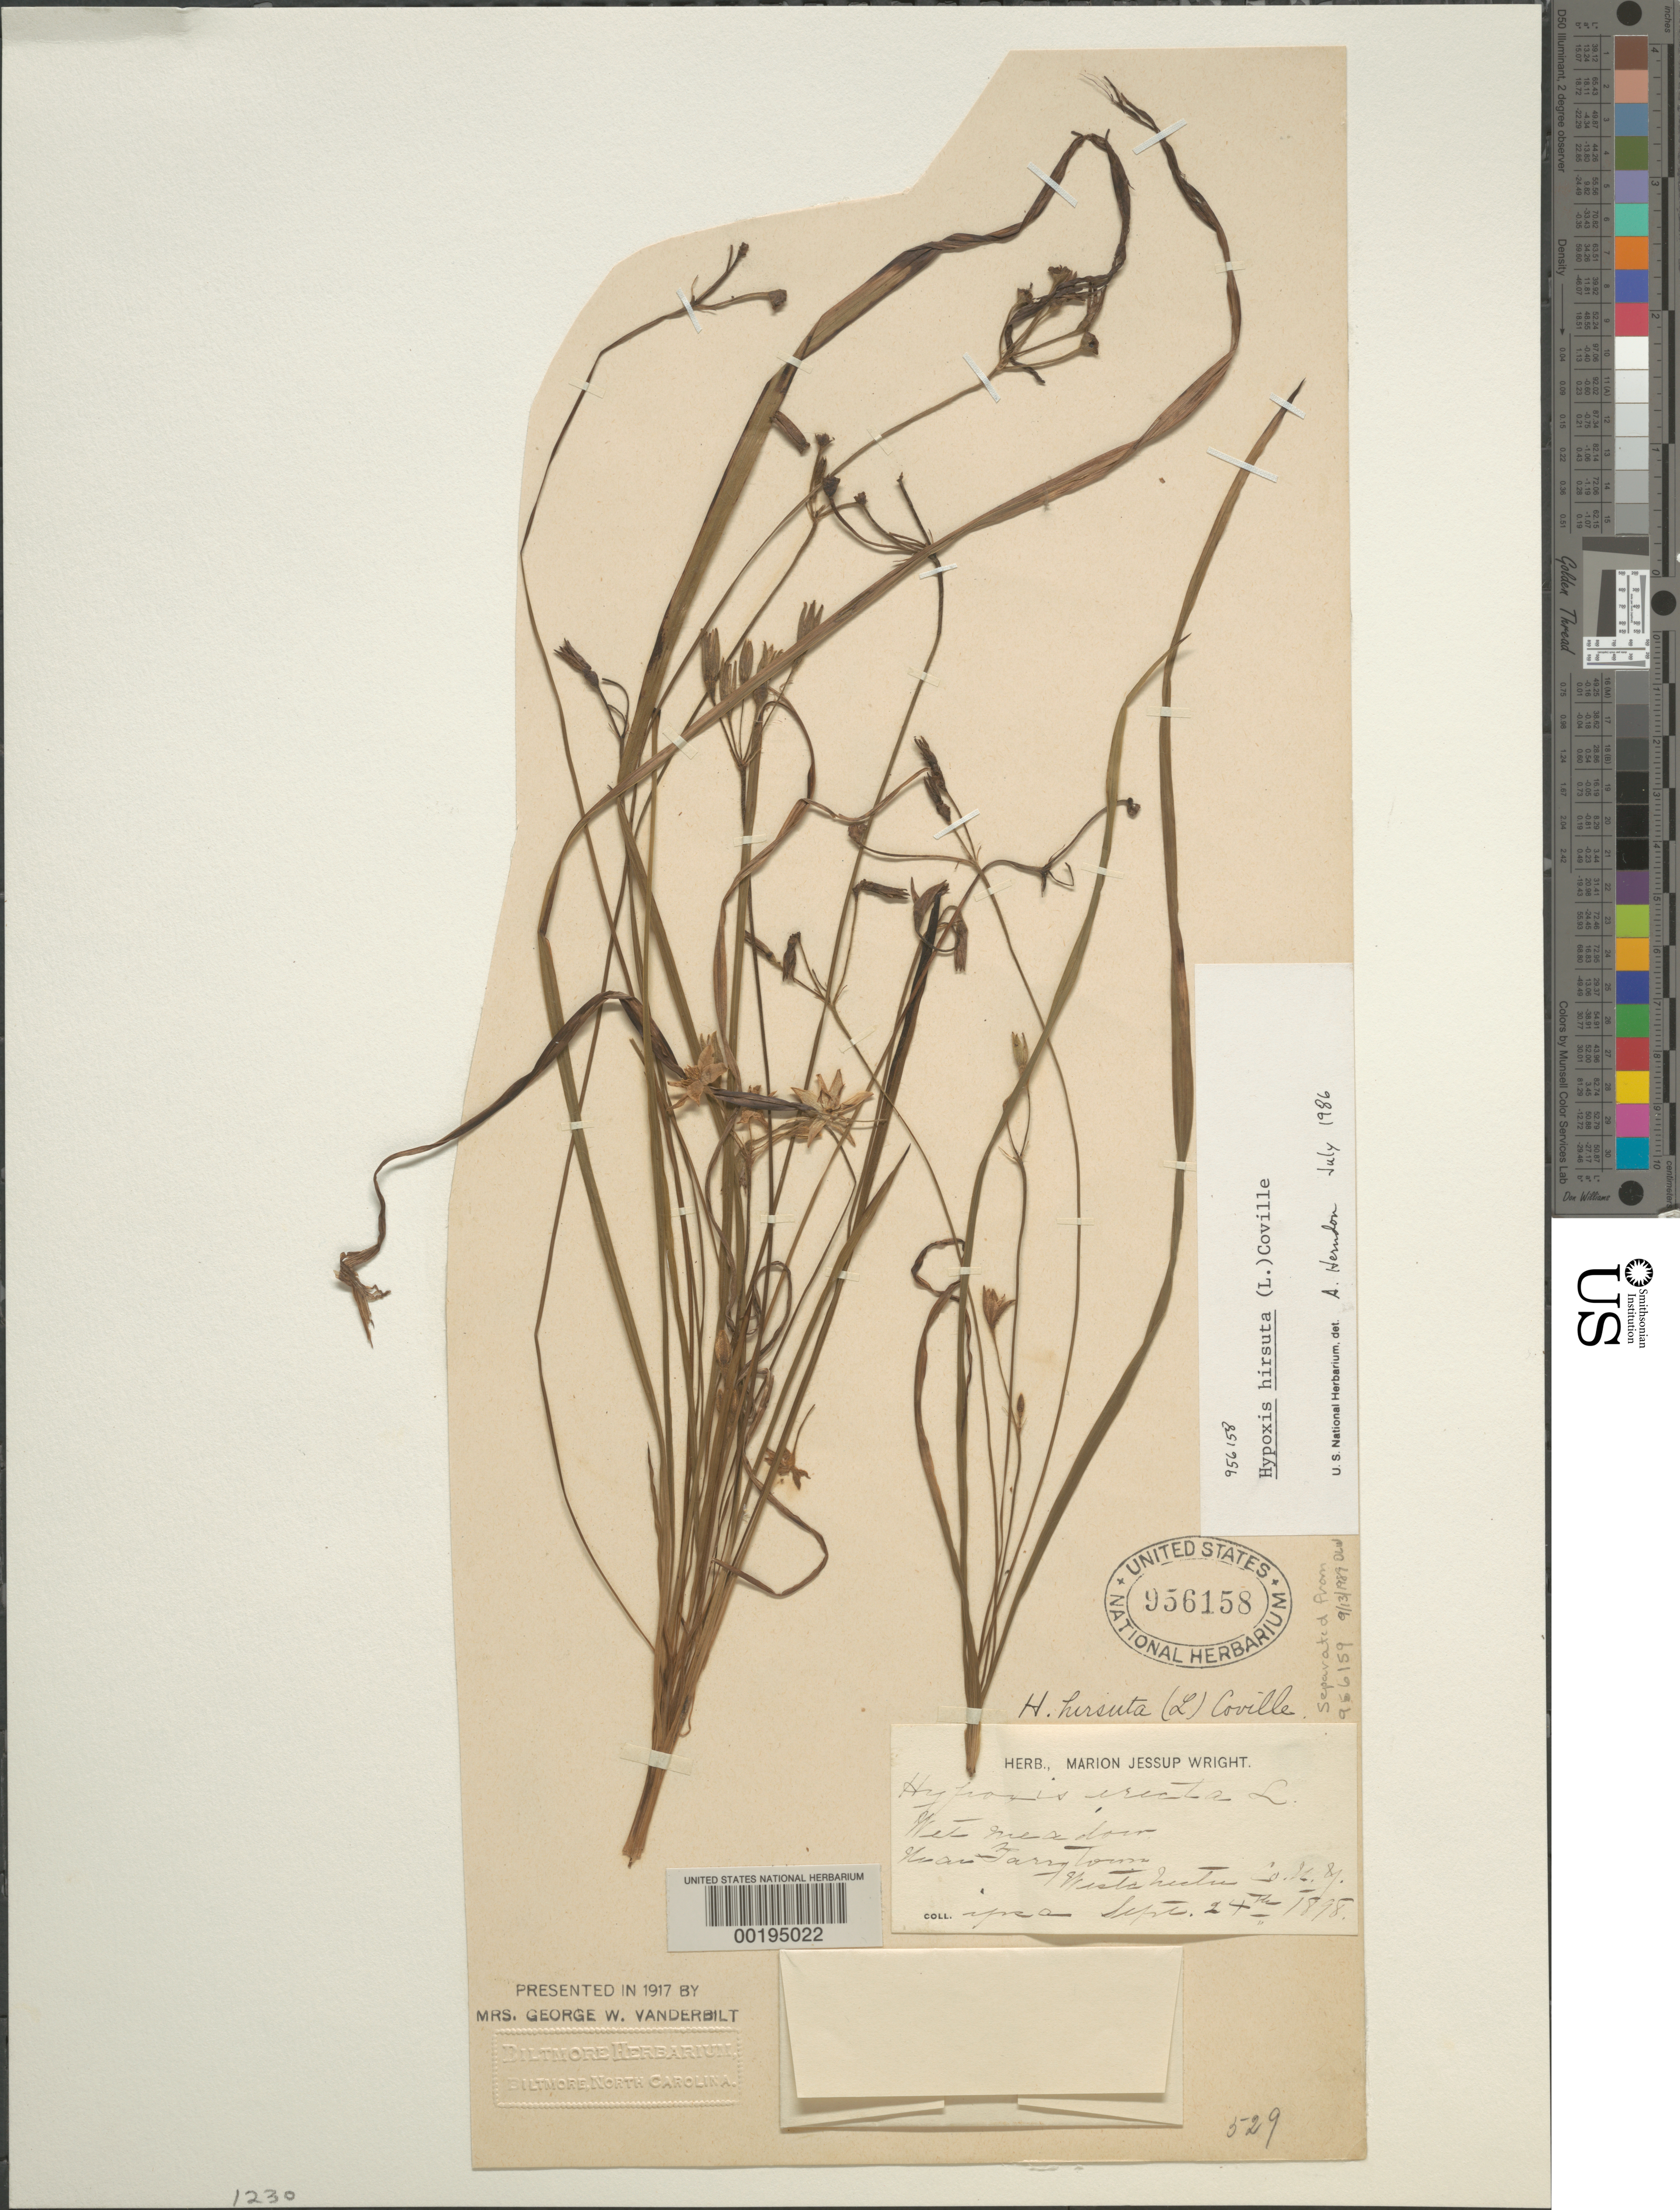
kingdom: Plantae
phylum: Tracheophyta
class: Liliopsida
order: Asparagales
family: Hypoxidaceae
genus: Hypoxis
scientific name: Hypoxis hirsuta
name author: (L.) Coville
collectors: M. J. Wright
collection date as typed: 24 Sep 1898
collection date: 1898-09-24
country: United States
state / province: New York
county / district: Westchester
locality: Near Tarrytown, Westchester Co., NY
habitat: Wet meadow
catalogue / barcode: US 956158